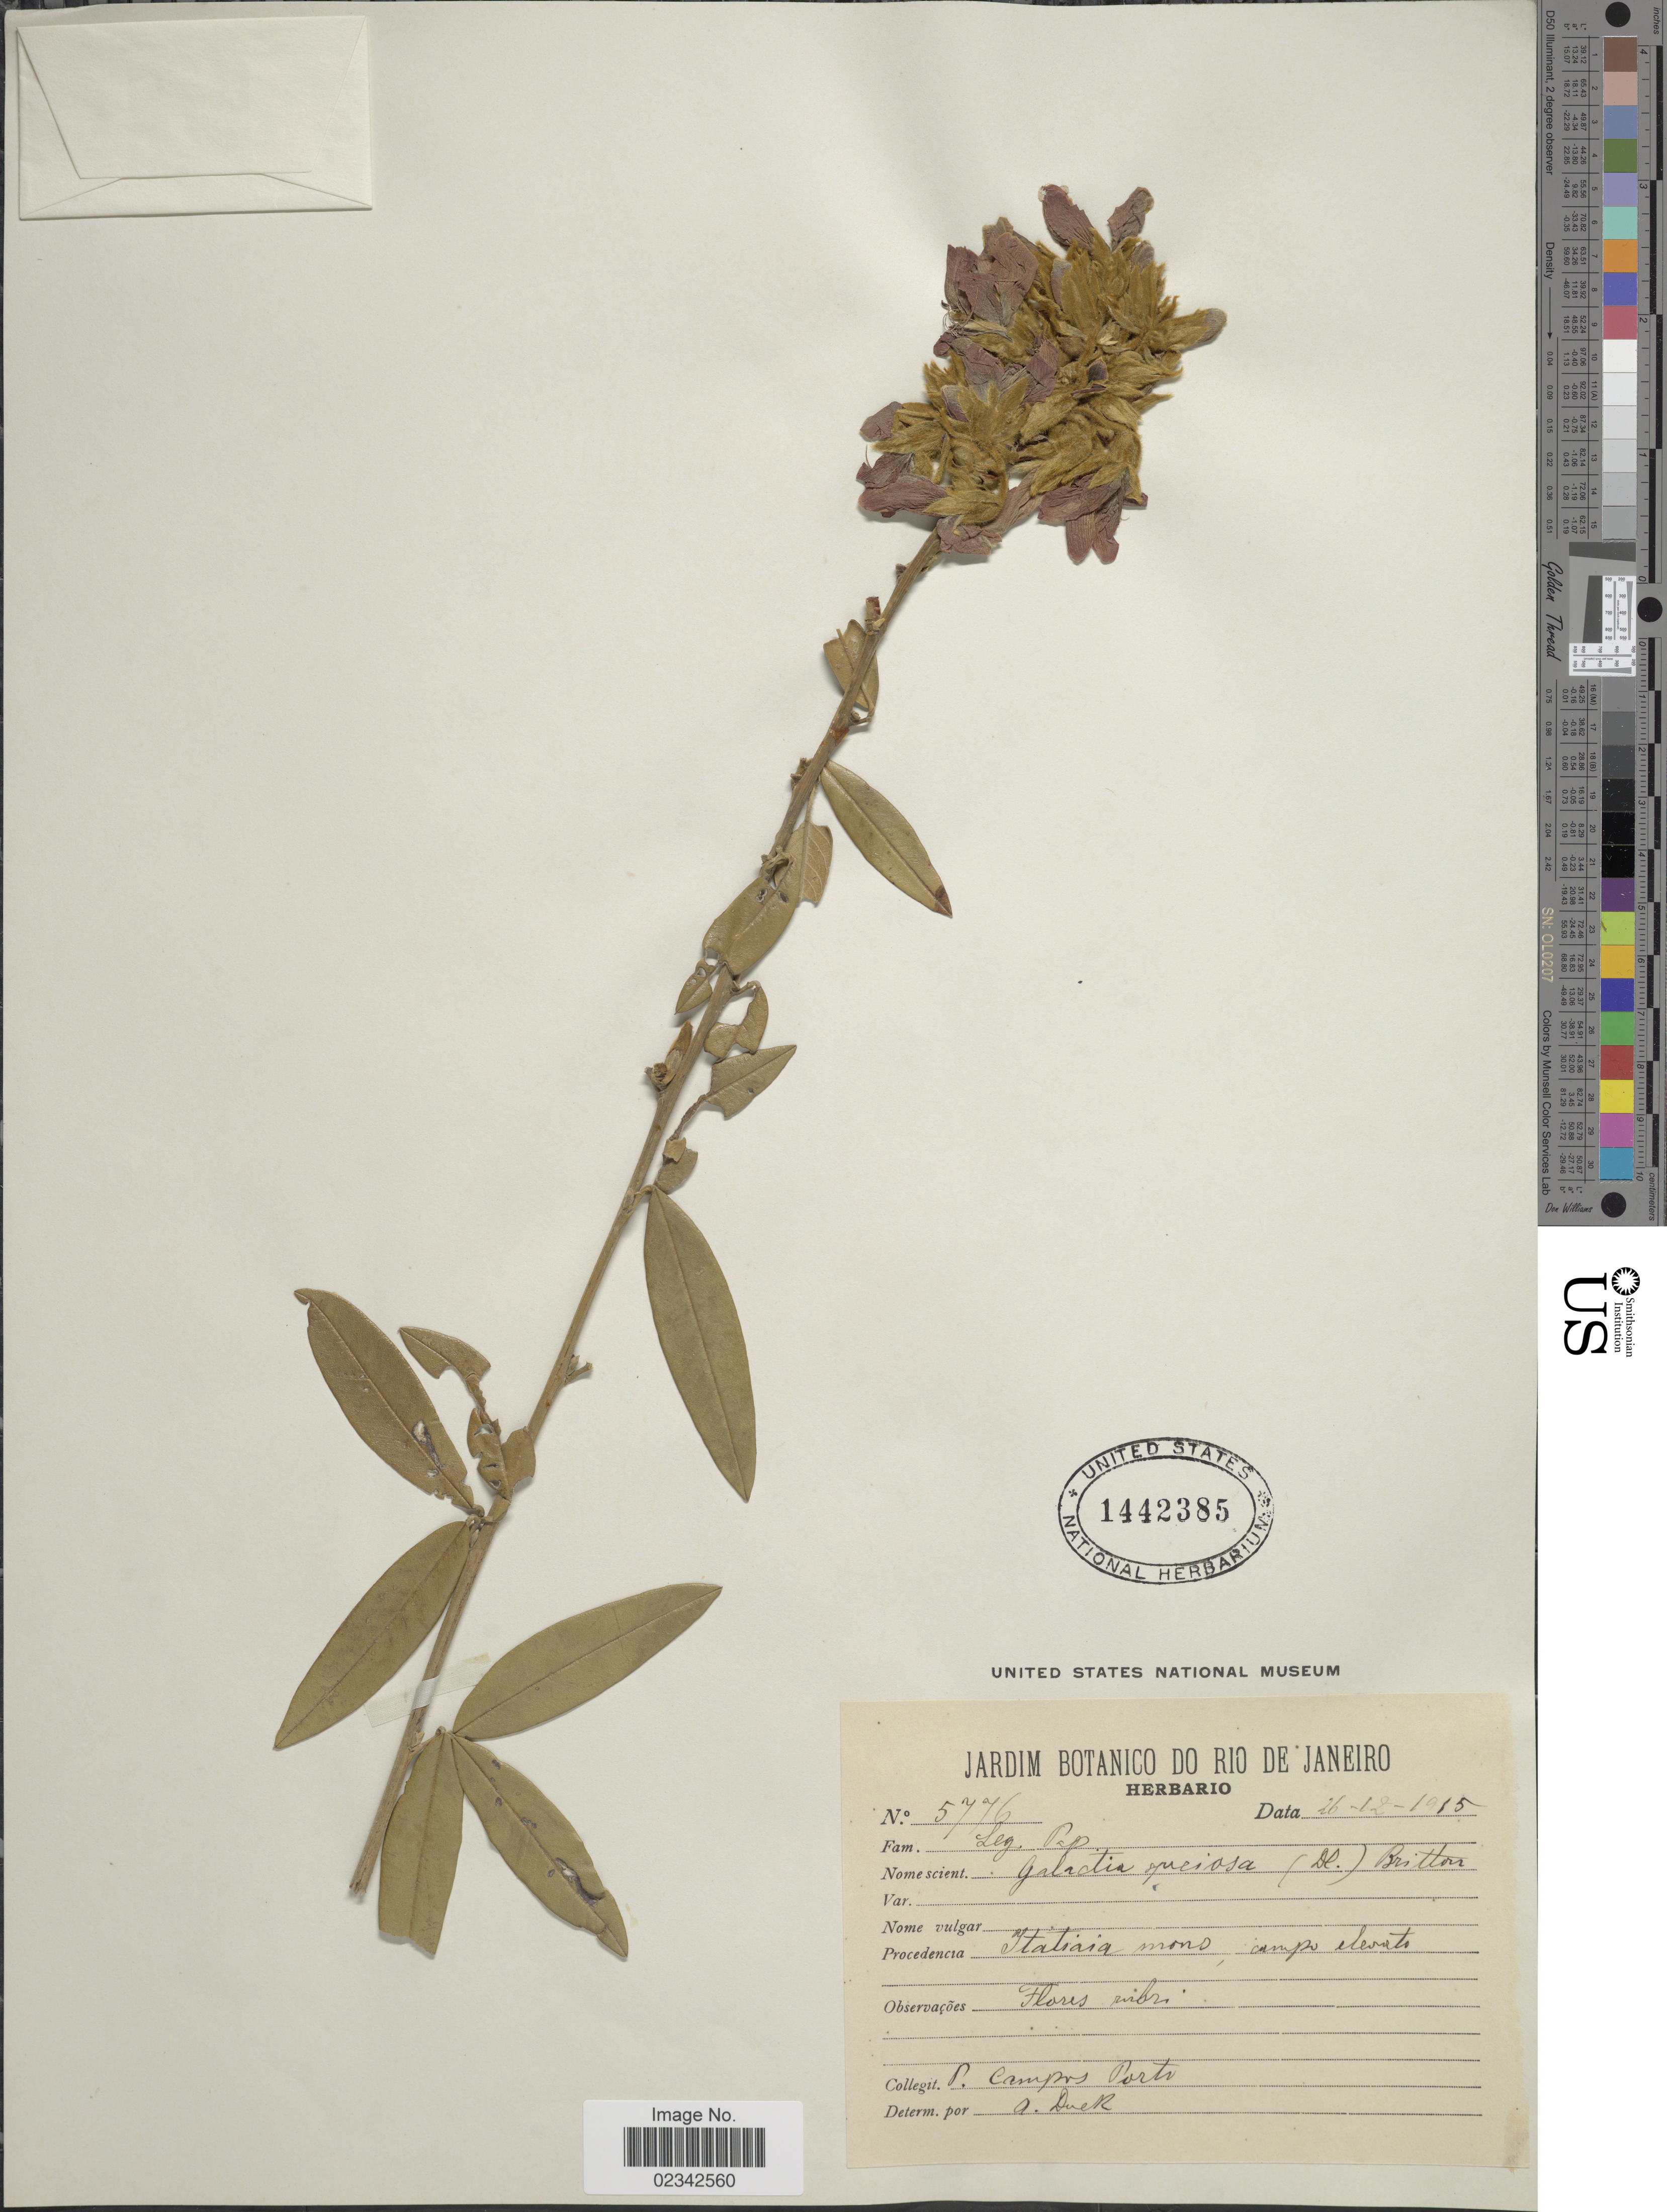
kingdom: Plantae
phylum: Tracheophyta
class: Magnoliopsida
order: Fabales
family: Fabaceae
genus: Collaea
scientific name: Collaea speciosa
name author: (Loisel.) DC.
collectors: P. Porti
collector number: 5776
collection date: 1915-12-26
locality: Itatiai mono, campo elvati [interpreted]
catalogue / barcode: US 1442385